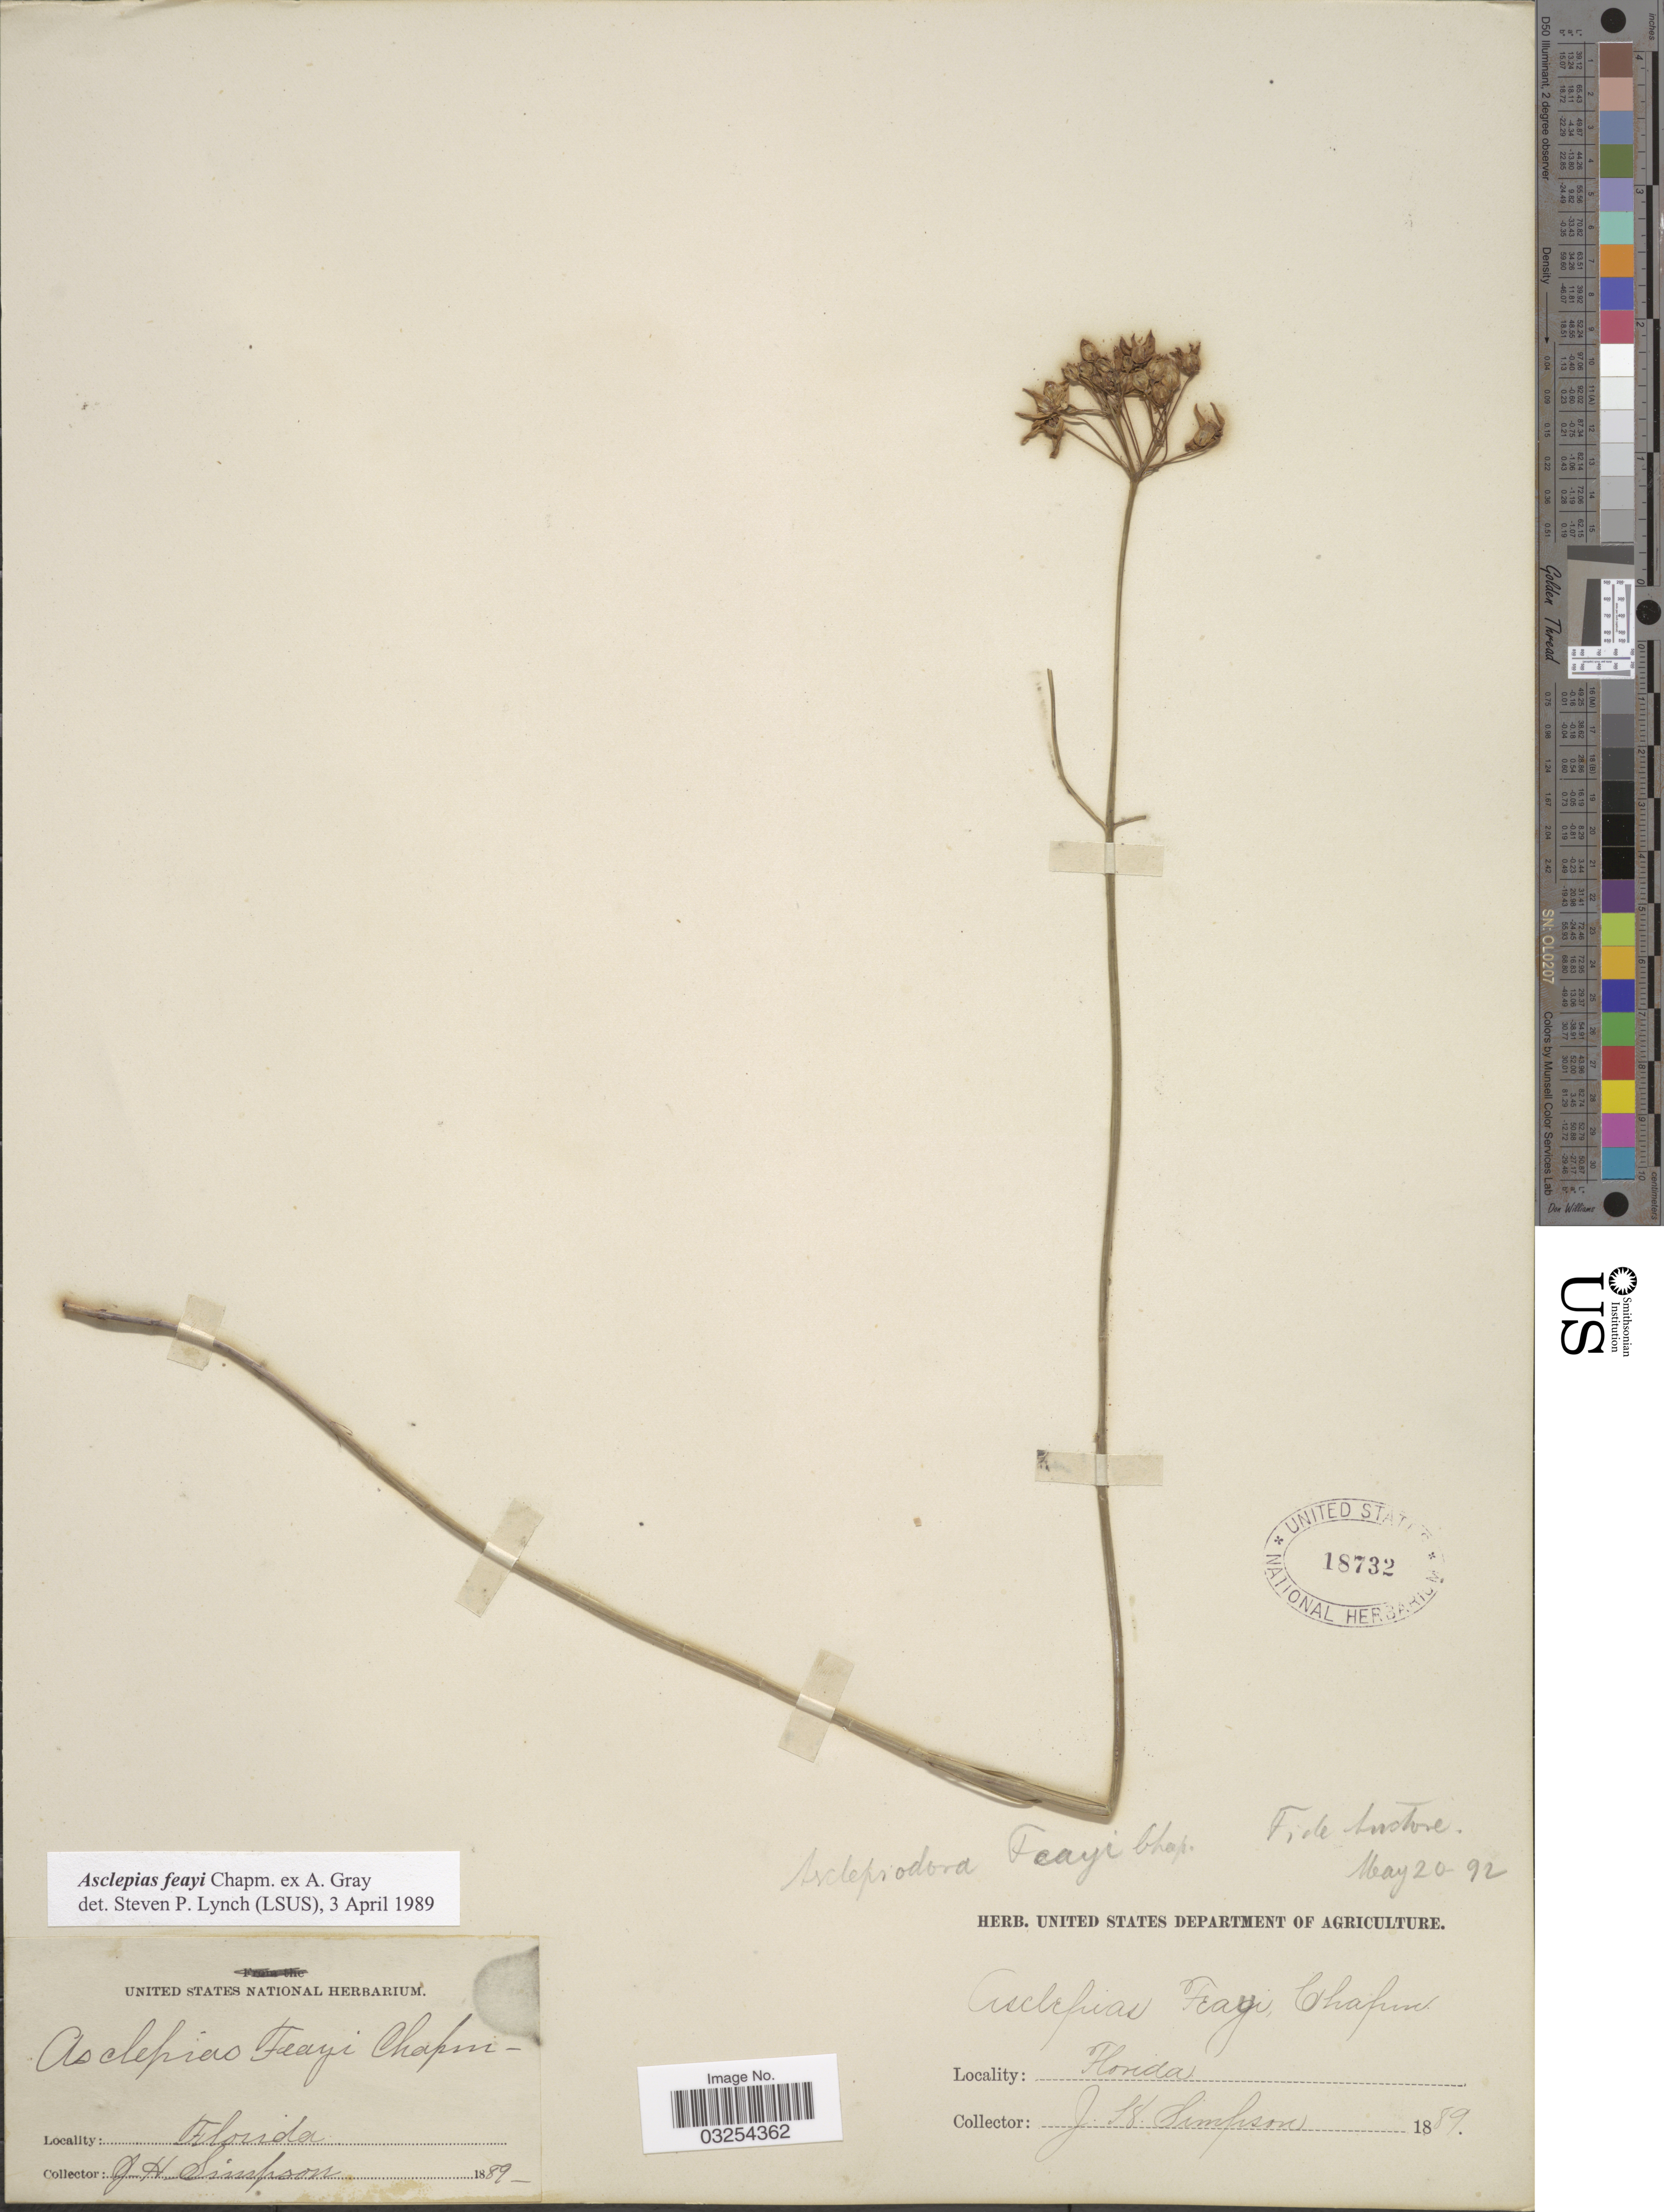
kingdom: Plantae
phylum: Tracheophyta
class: Magnoliopsida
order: Gentianales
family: Apocynaceae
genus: Asclepias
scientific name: Asclepias feayi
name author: Chapm. ex A. Gray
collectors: J. H. Simpson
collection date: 1889-05-20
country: United States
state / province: Florida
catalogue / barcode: US 18732